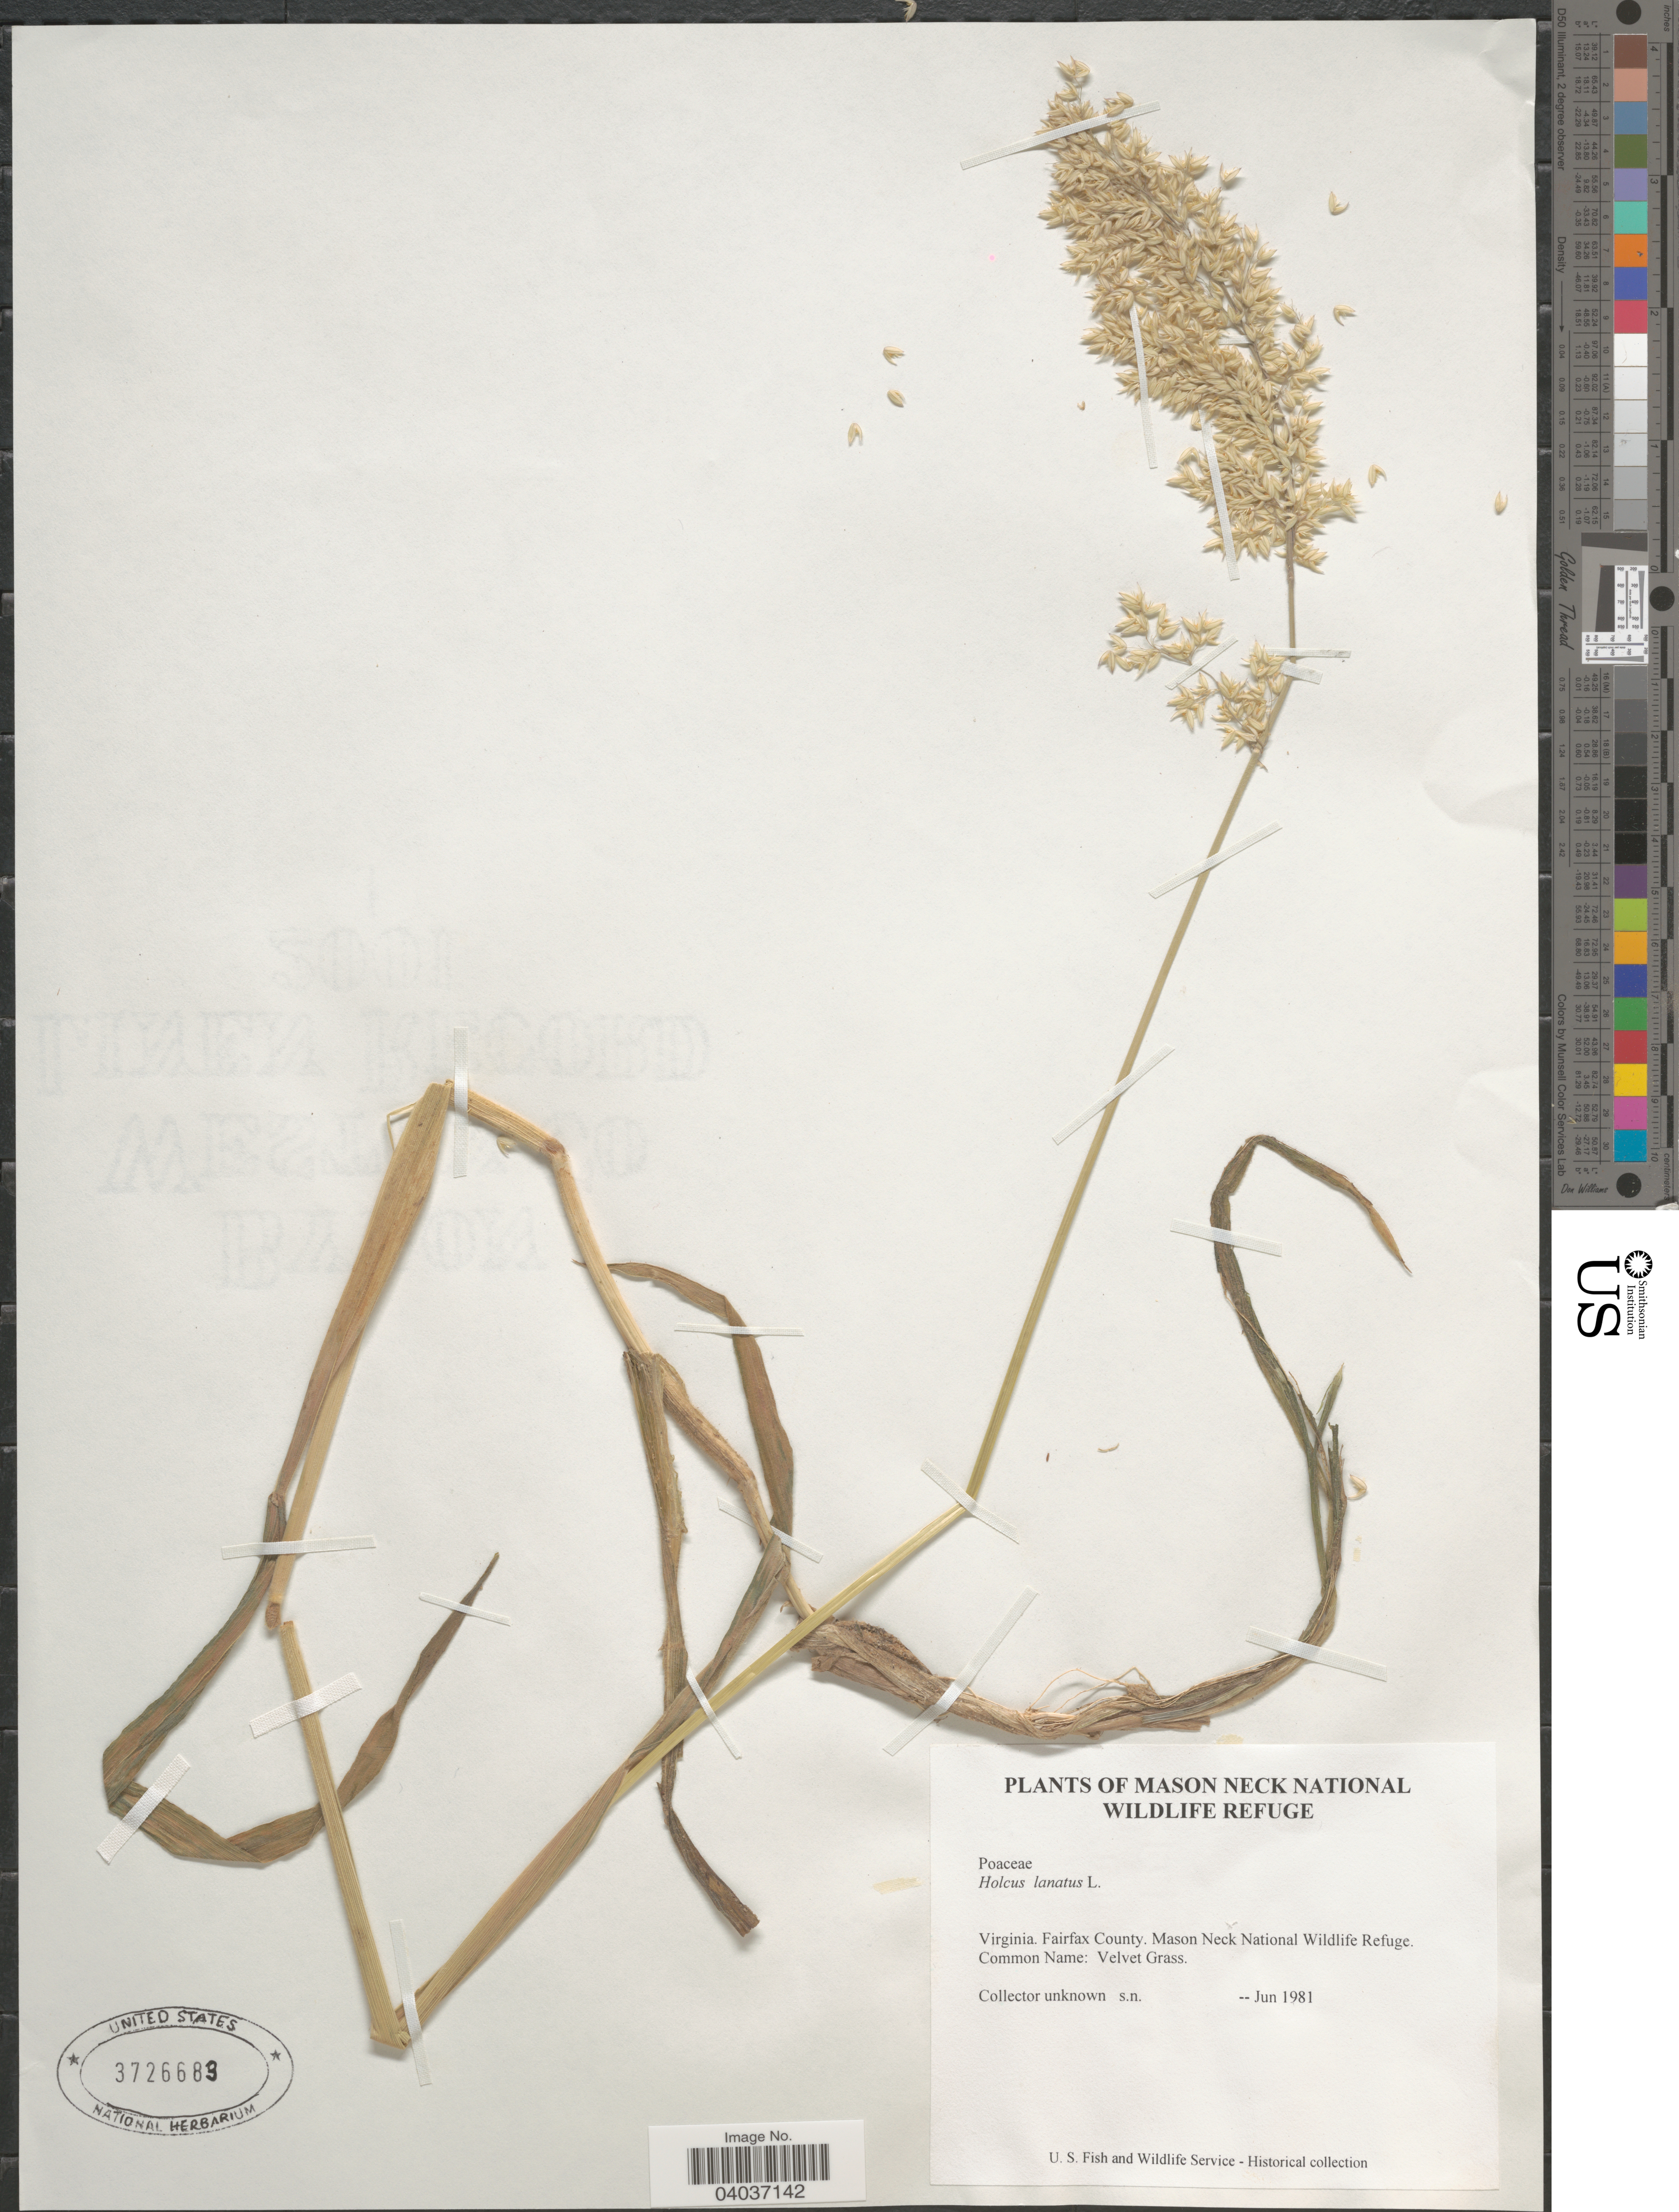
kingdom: Plantae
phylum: Tracheophyta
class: Liliopsida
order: Poales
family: Poaceae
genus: Holcus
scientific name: Holcus lanatus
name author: L.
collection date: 1981-06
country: United States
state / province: Virginia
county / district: Fairfax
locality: Mason Neck National Wildlife Refuge. Fairfax County.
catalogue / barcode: US 3726683